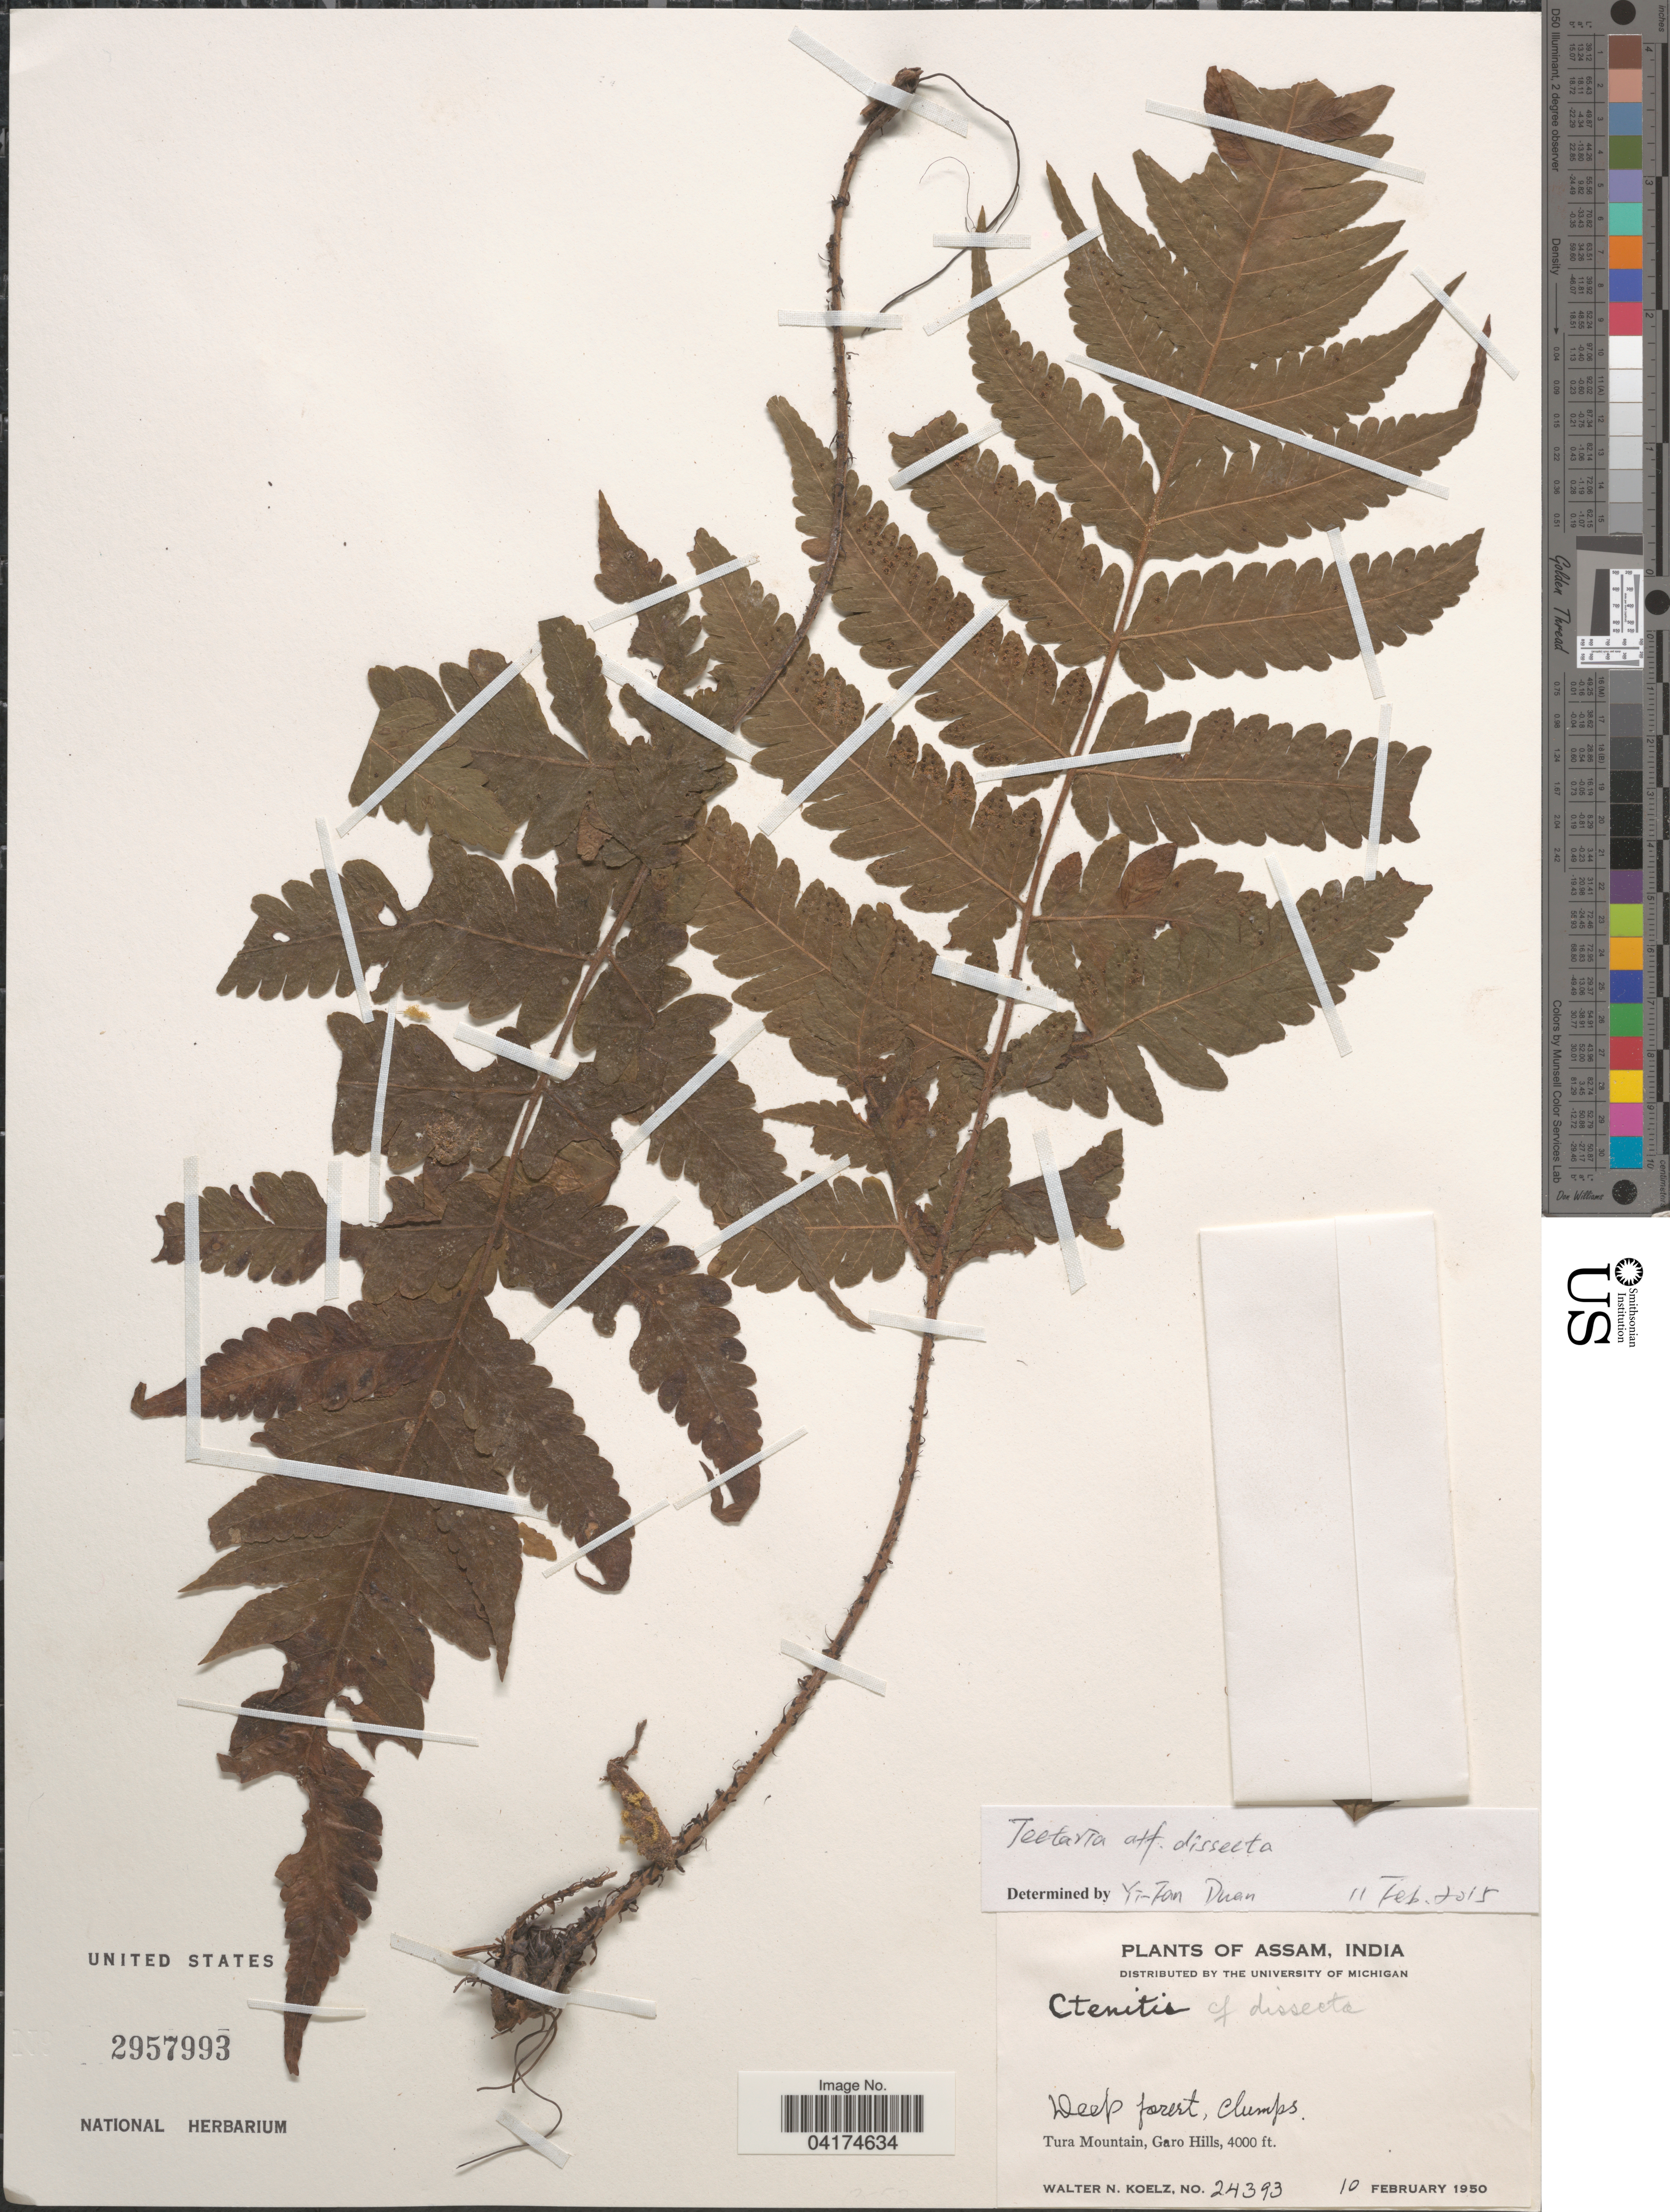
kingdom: Plantae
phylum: Tracheophyta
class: Polypodiopsida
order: Polypodiales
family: Tectariaceae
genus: Tectaria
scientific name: Tectaria dissecta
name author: (G. Forst.) Lellinger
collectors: W. N. Koelz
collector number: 24393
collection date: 1950-02-10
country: India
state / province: Assam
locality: Tura Mountain, Garo Hills.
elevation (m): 1219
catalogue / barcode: US 2957993